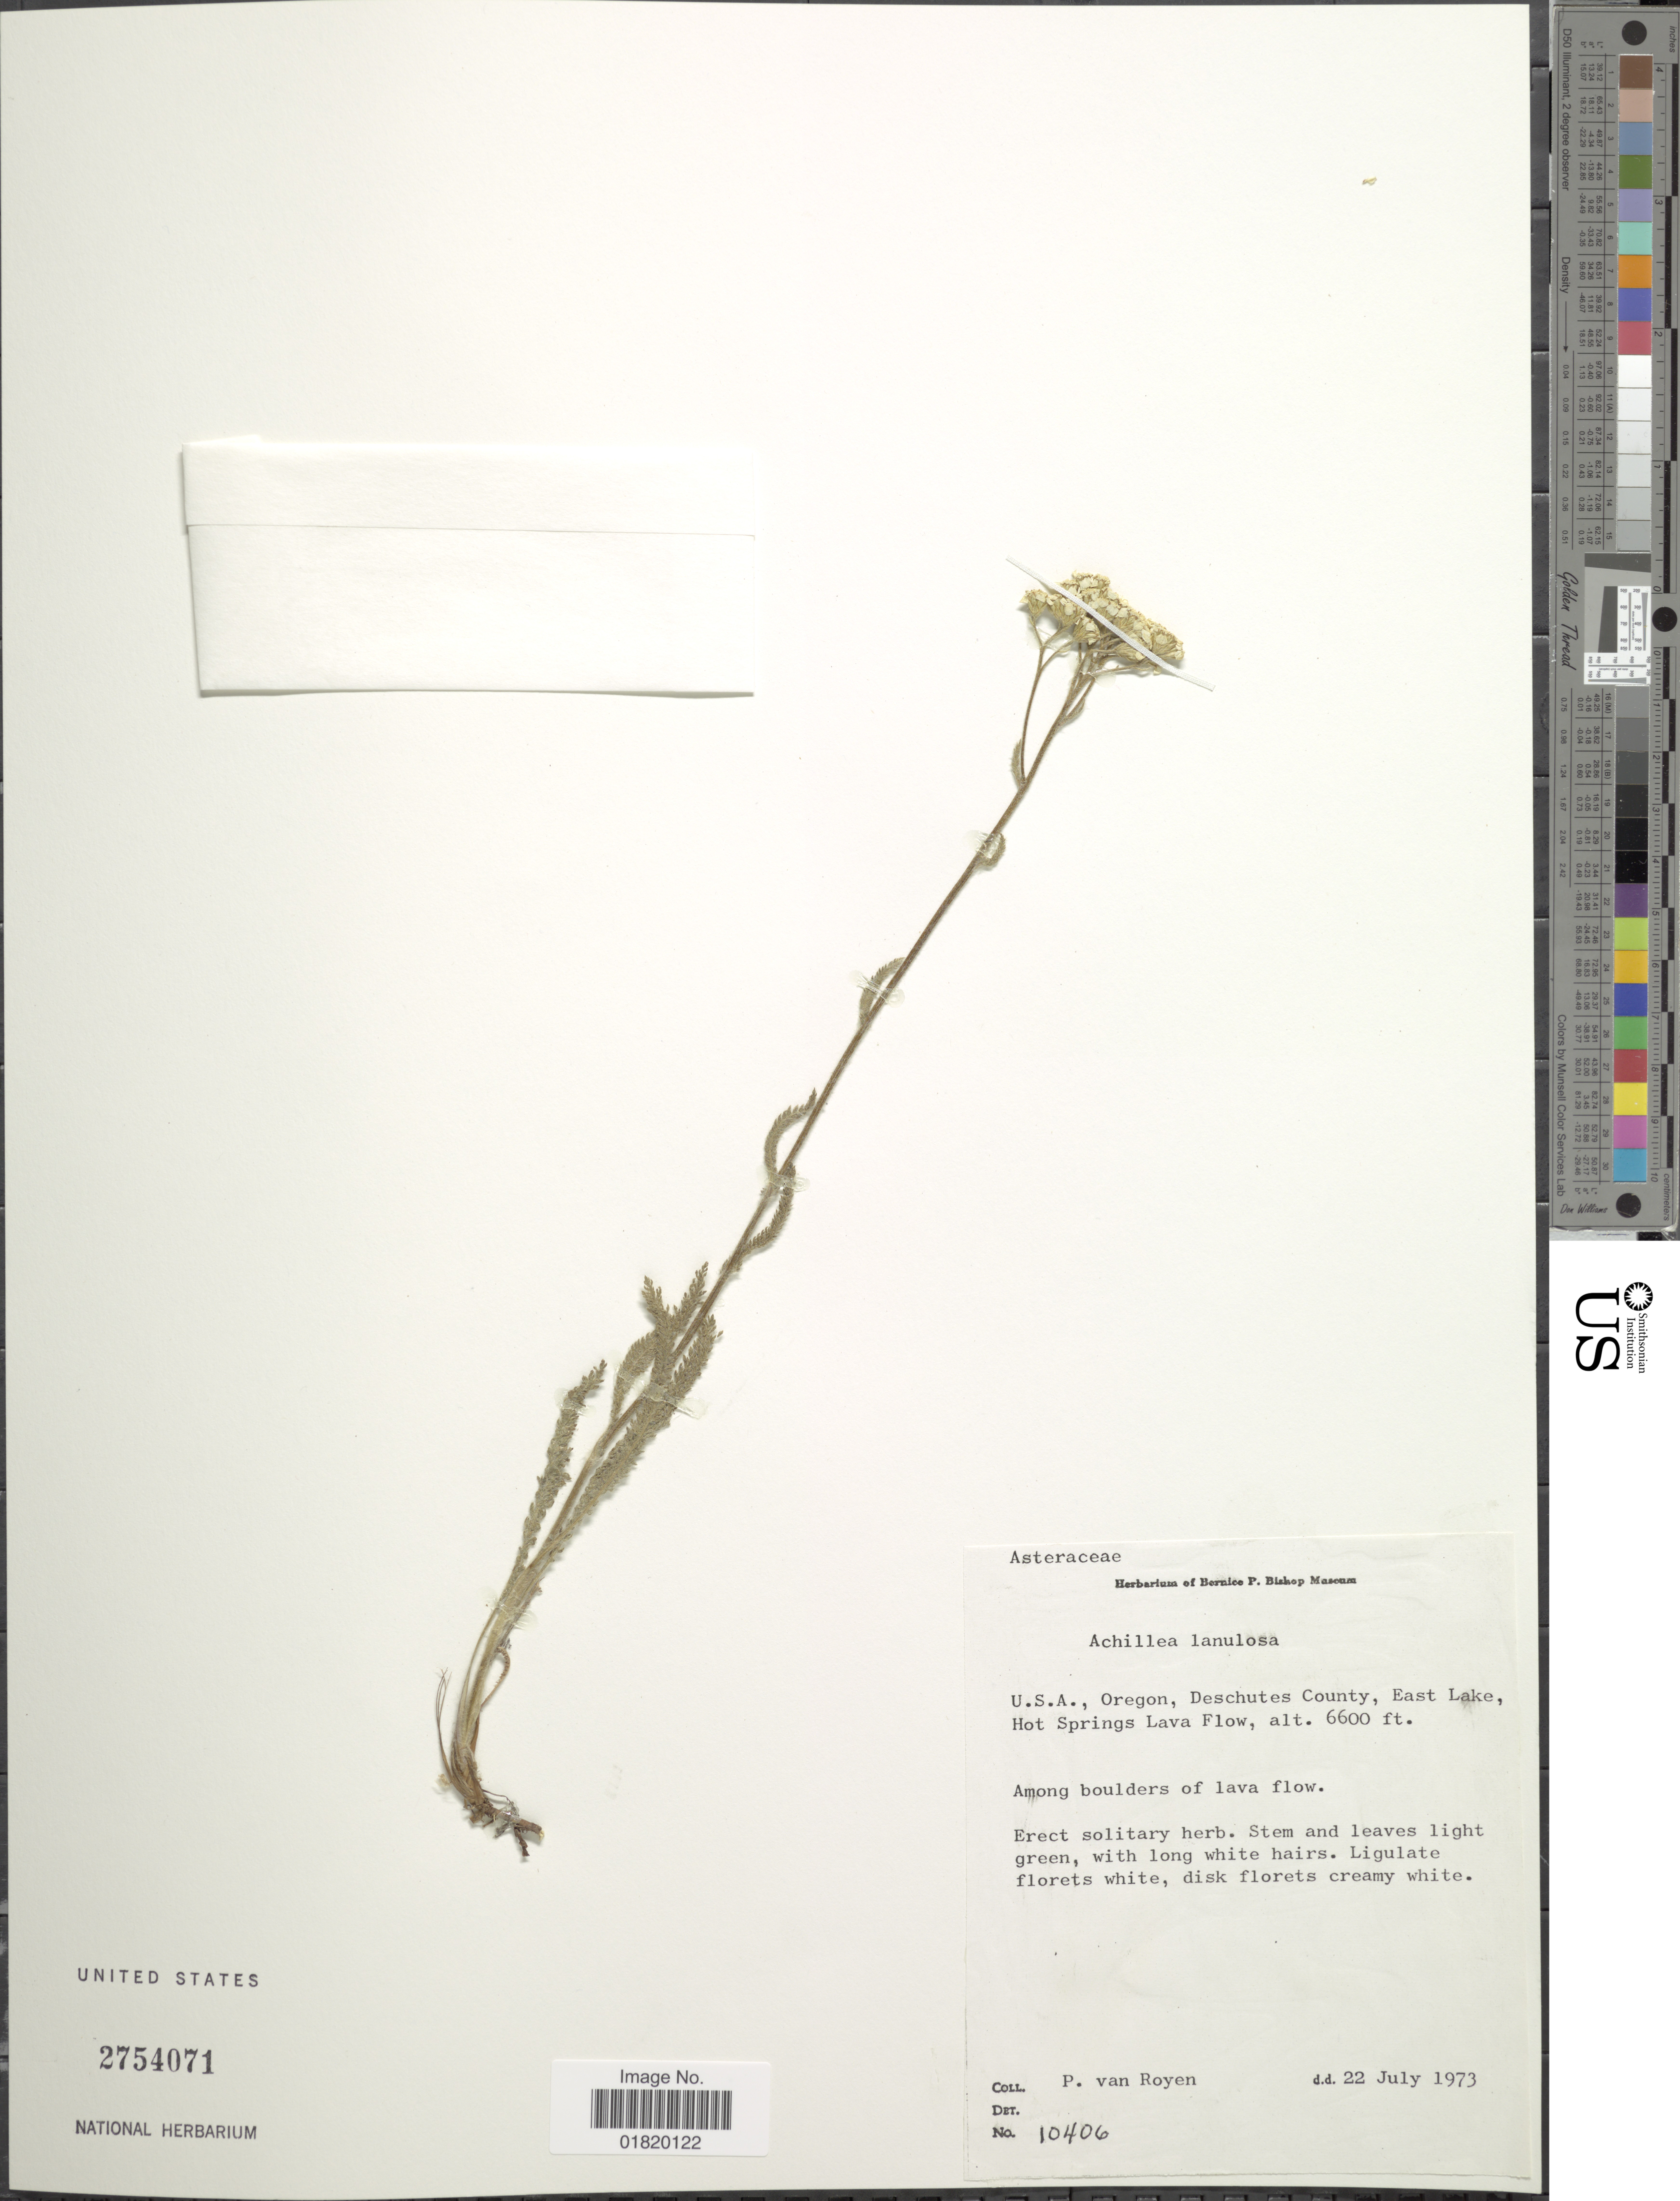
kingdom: Plantae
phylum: Tracheophyta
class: Magnoliopsida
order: Asterales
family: Asteraceae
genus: Achillea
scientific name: Achillea lanulosa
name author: Nutt.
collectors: P. van Royen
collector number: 10406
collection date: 1973-07-22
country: United States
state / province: Oregon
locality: Deschutes County, East Lake, Hot Springs Lava Flow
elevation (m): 2012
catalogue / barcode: US 2754071